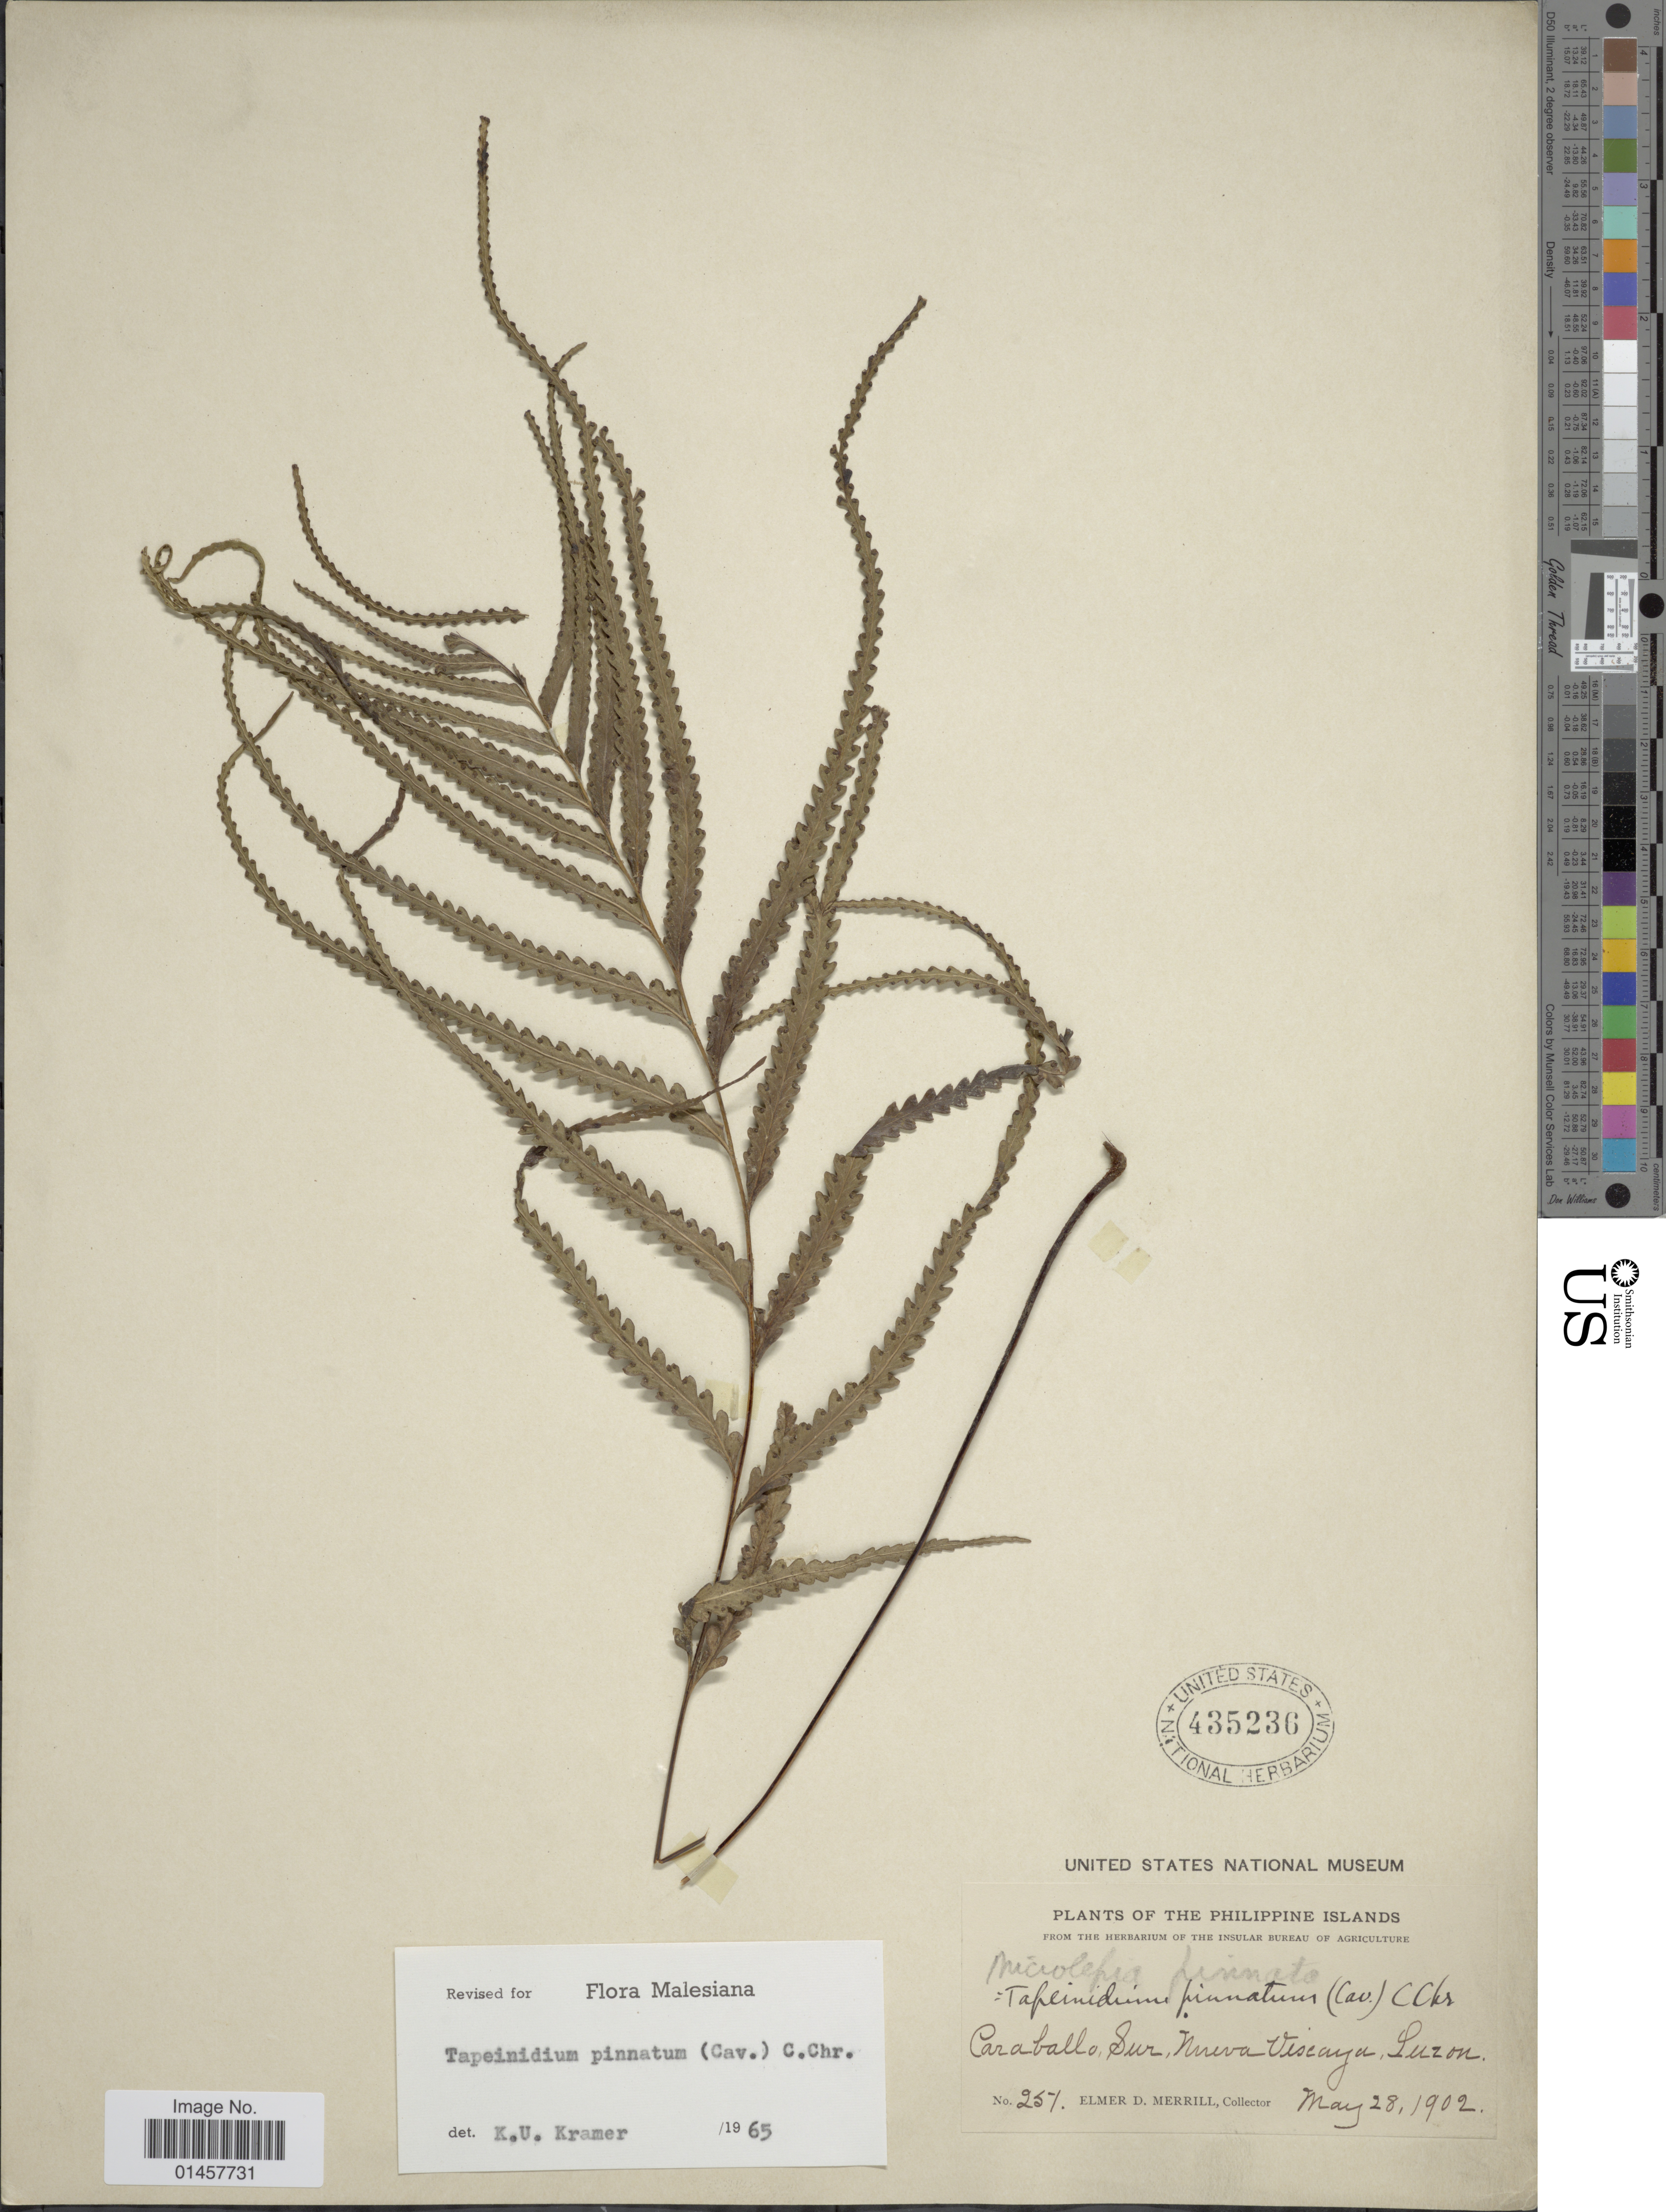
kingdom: Plantae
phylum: Tracheophyta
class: Polypodiopsida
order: Polypodiales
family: Lindsaeaceae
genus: Tapeinidium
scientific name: Tapeinidium pinnatum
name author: (Cav.) C. Chr.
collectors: E. D. Merrill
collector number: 251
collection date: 1902-05-28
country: Philippines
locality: Caraballo , Sur, Nueva Viscaya, Luzon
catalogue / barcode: US 435236